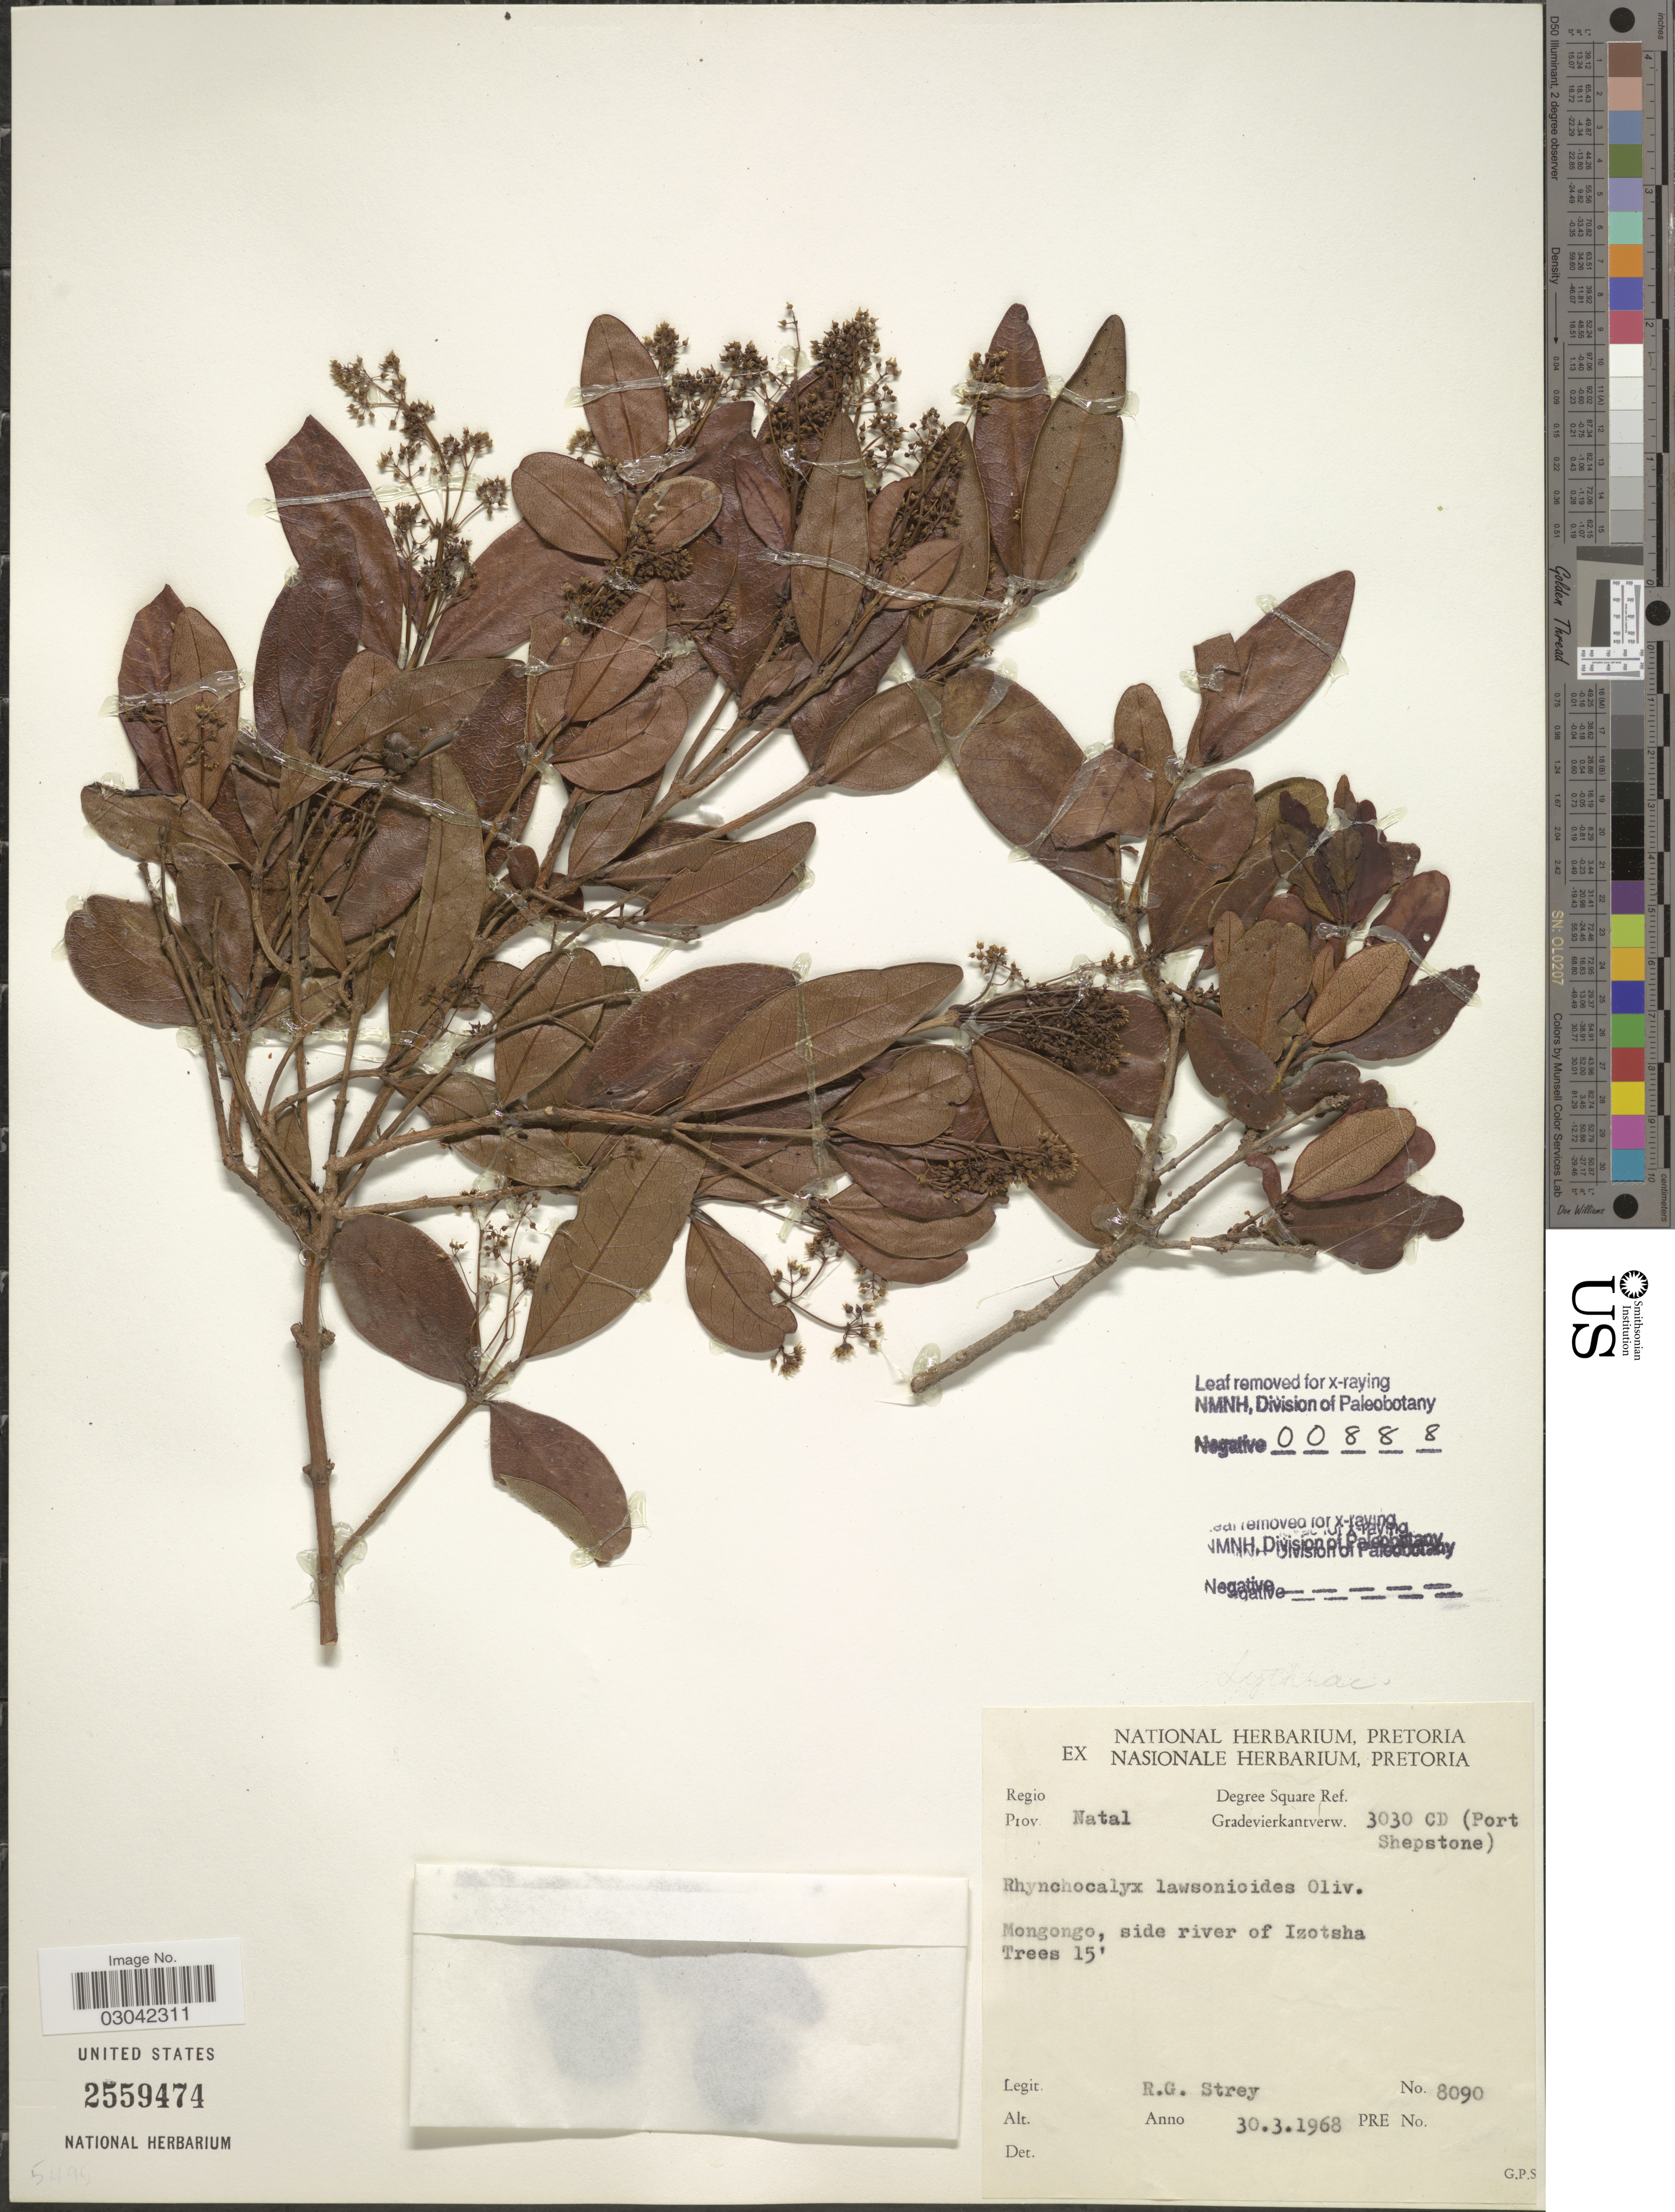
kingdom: Plantae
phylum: Tracheophyta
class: Magnoliopsida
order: Myrtales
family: Penaeaceae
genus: Rhynchocalyx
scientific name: Rhynchocalyx lawsonioides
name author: Oliv.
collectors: R. G. Strey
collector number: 8090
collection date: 1968-03-30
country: South Africa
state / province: KwaZulu-Natal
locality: Prov. Natal. Gradevierkantverw. 3030 CD (Port Shepstone). Mongongo, side river of Izotsha.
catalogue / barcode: US 2559474